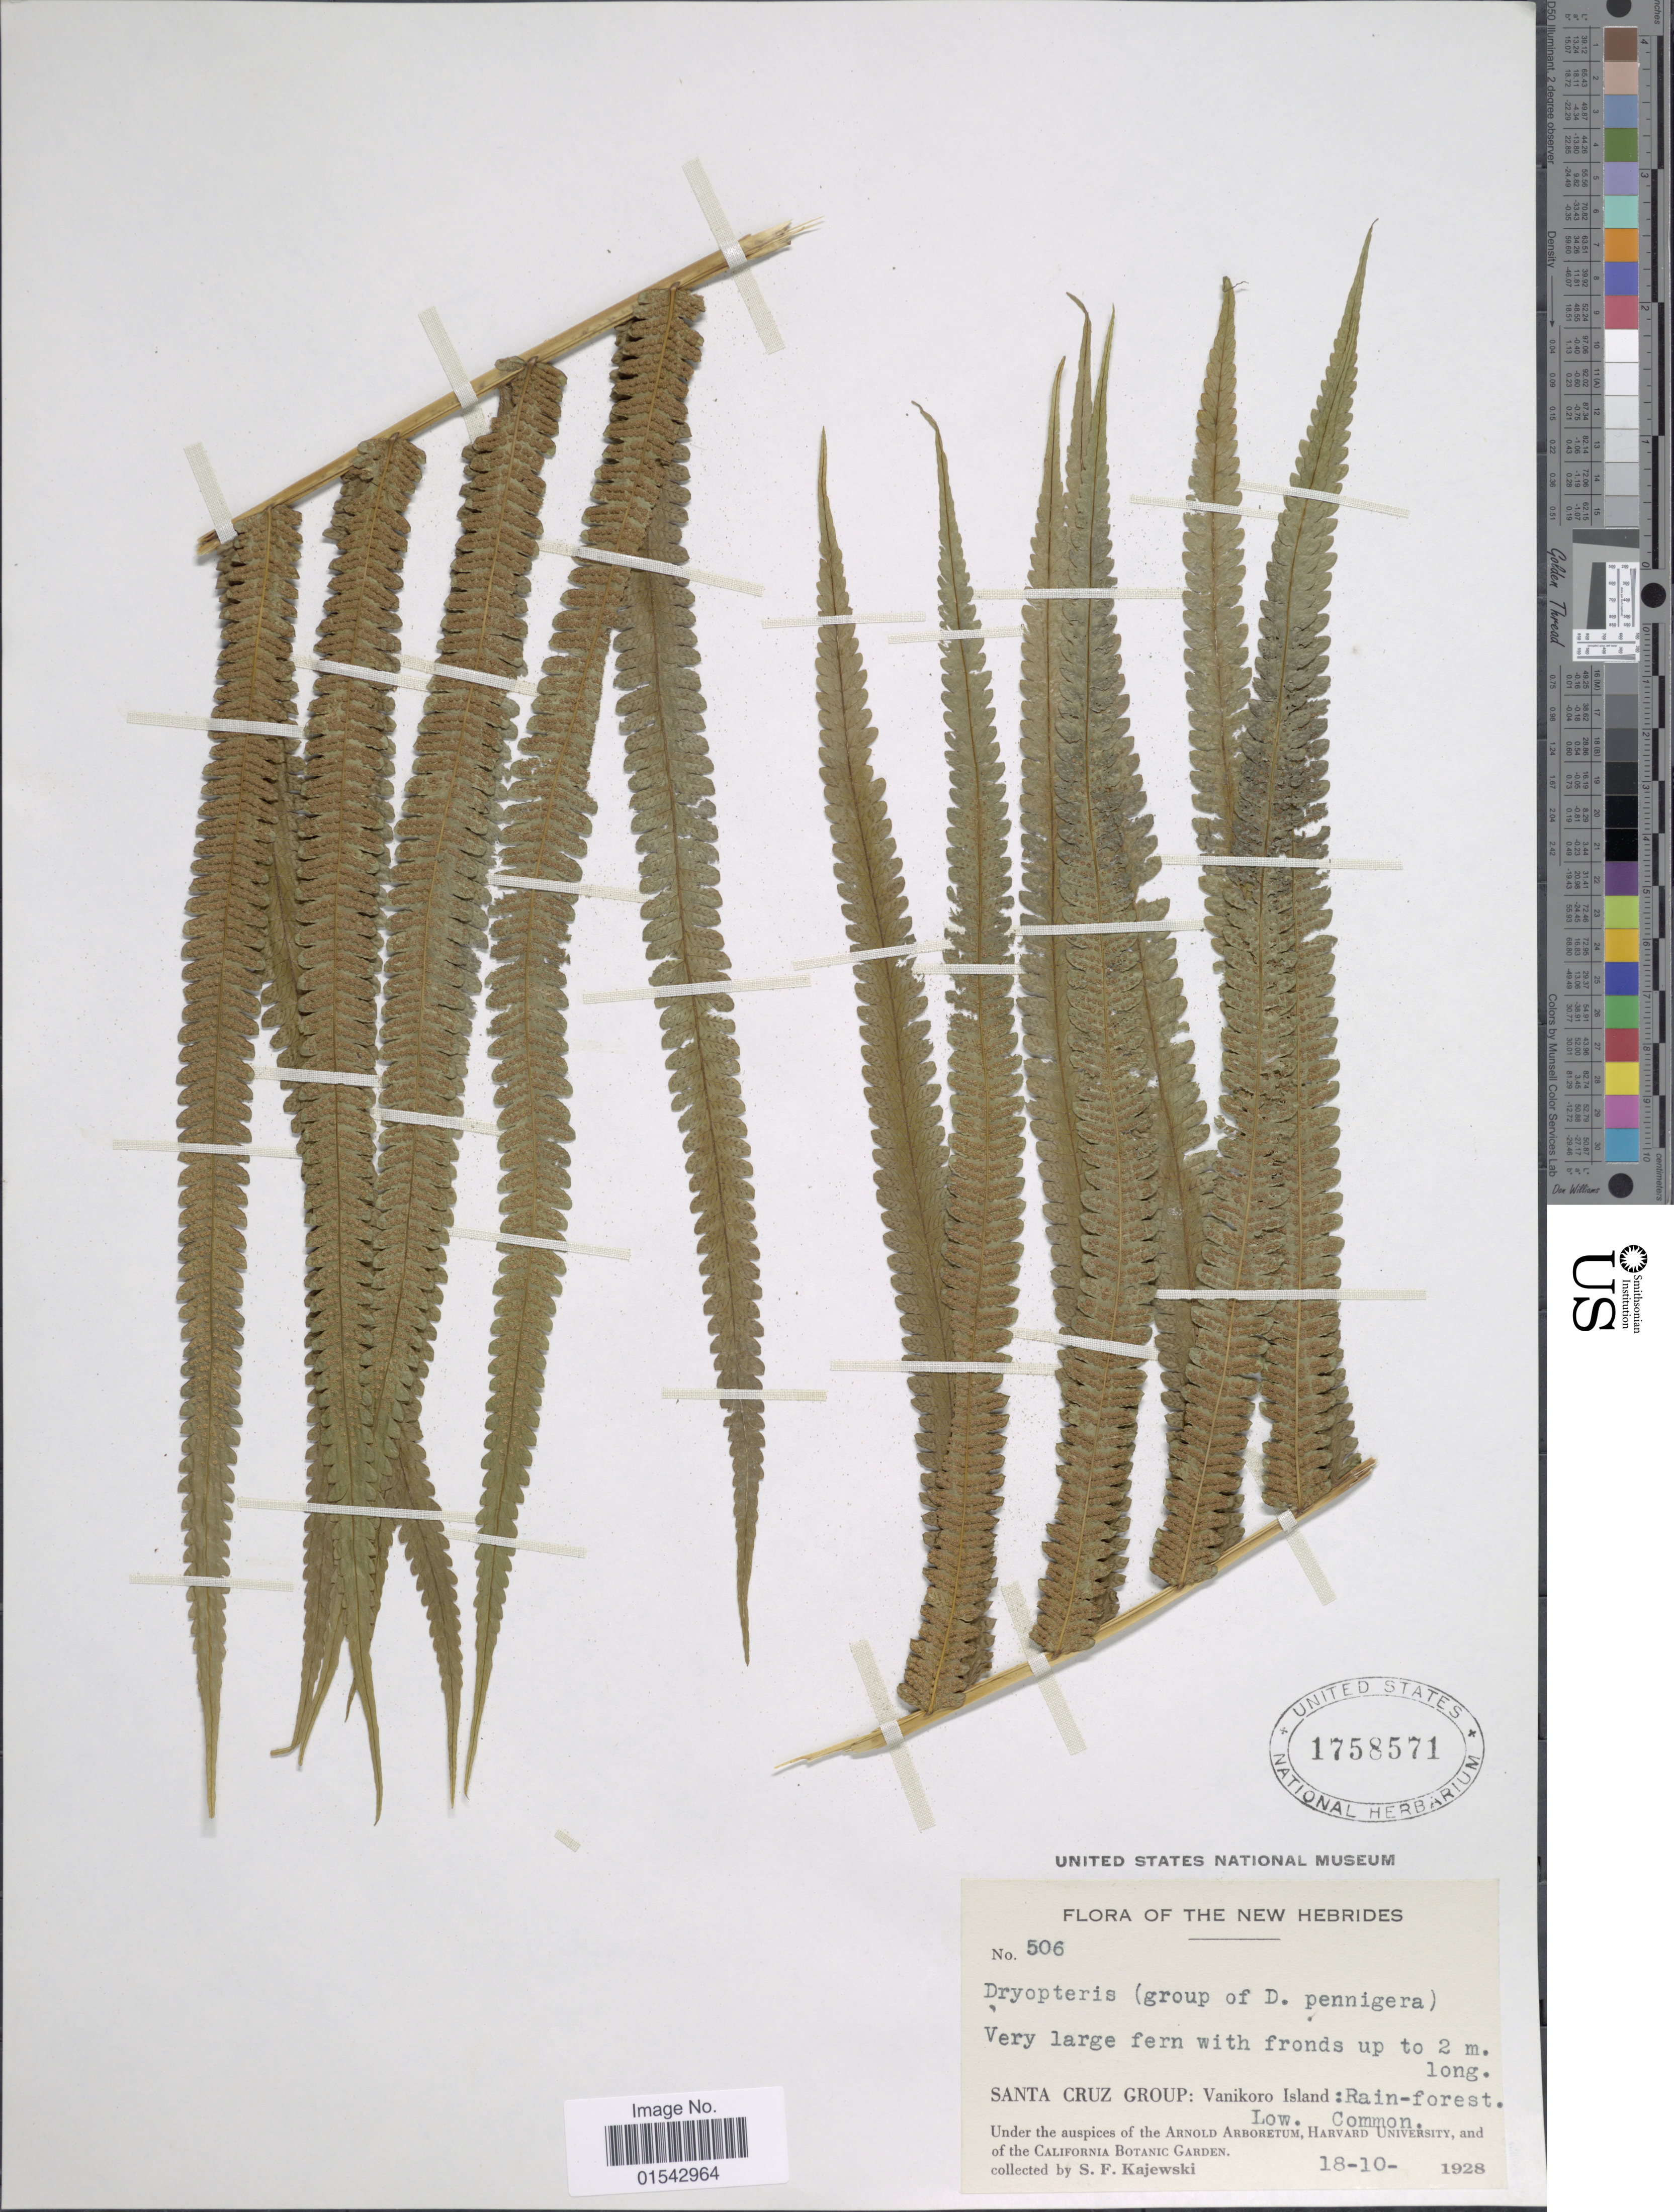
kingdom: Plantae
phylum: Tracheophyta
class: Polypodiopsida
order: Polypodiales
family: Thelypteridaceae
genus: Cyclosorus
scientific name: Cyclosorus sp.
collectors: S. Kajewski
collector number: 506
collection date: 1928-10-18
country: Vanuatu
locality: New Hebrides, Santa Cruz Group: Vanikoro Island: Rain-forest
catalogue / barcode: US 1758571